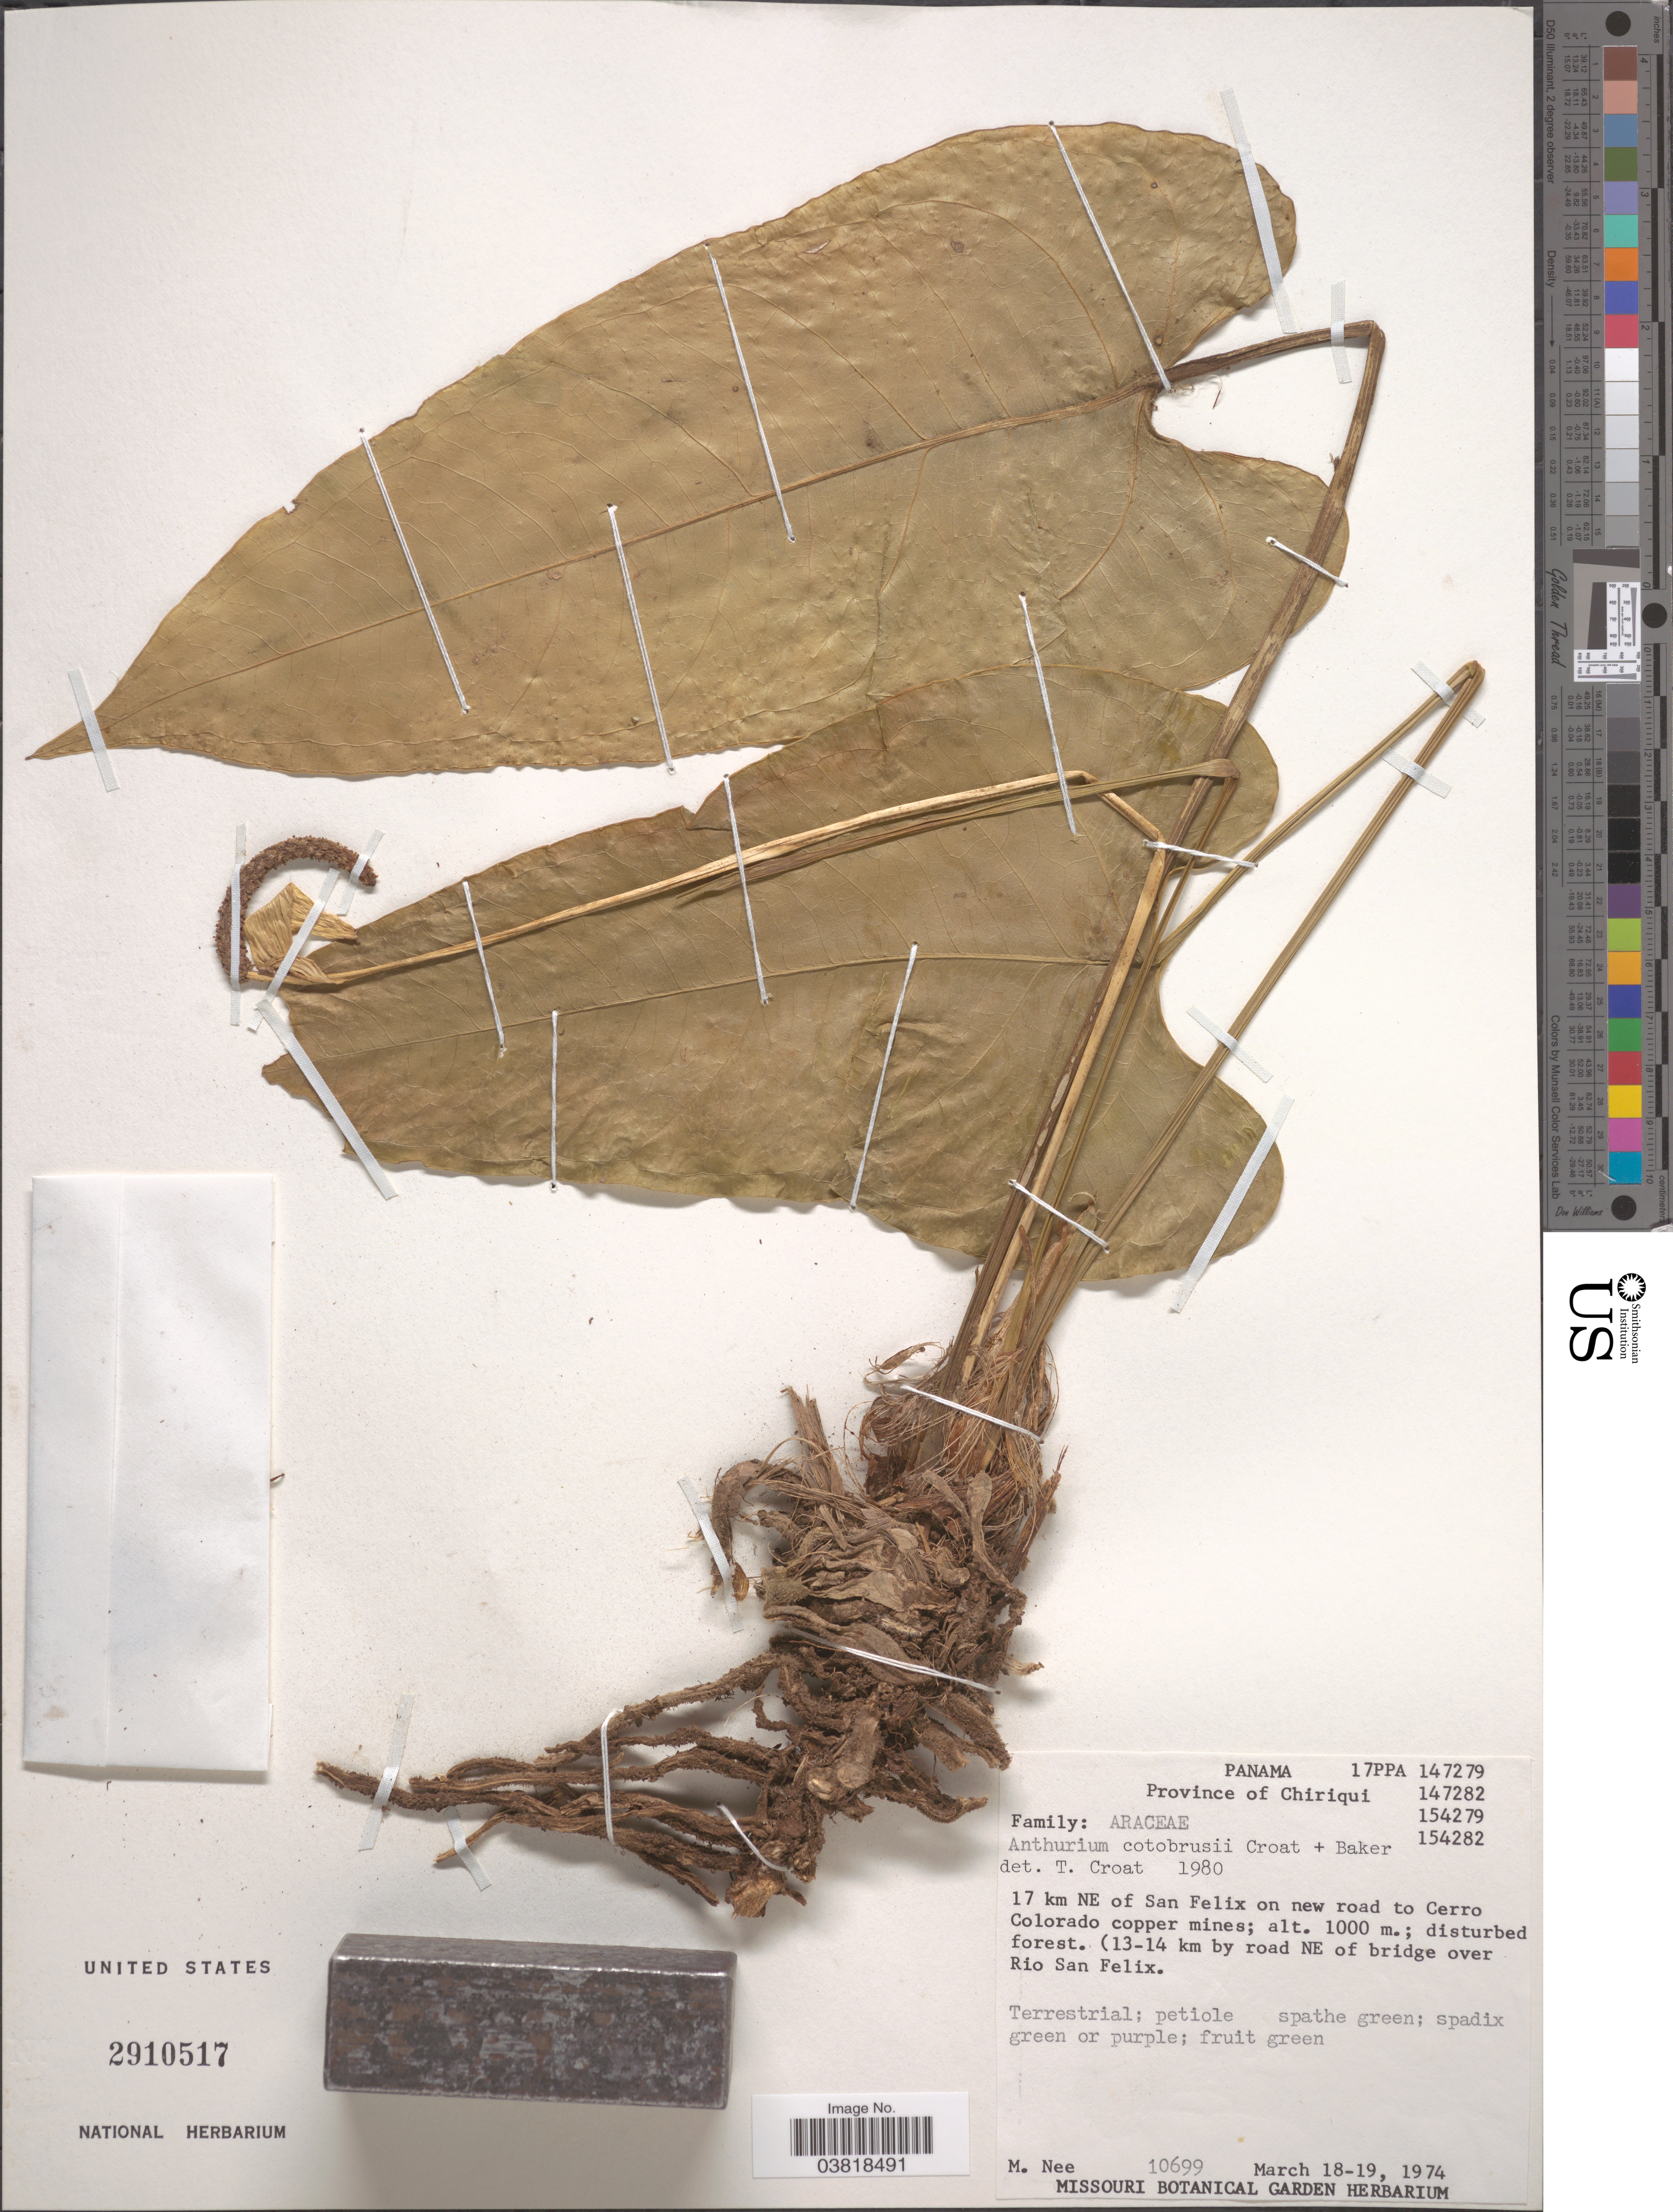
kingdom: Plantae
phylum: Tracheophyta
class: Liliopsida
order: Alismatales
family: Araceae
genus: Anthurium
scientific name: Anthurium cotobrusii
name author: Croat & R.A. Baker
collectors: M. Nee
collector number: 10699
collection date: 1974-03-18/1974-03-19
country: Panama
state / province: Chiriqui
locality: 17 km NE of San Felix on new road to Cerro Colorado copper mines. (13-14 km by road NE of bridge over Rio San Felix.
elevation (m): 1000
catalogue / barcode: US 2910517